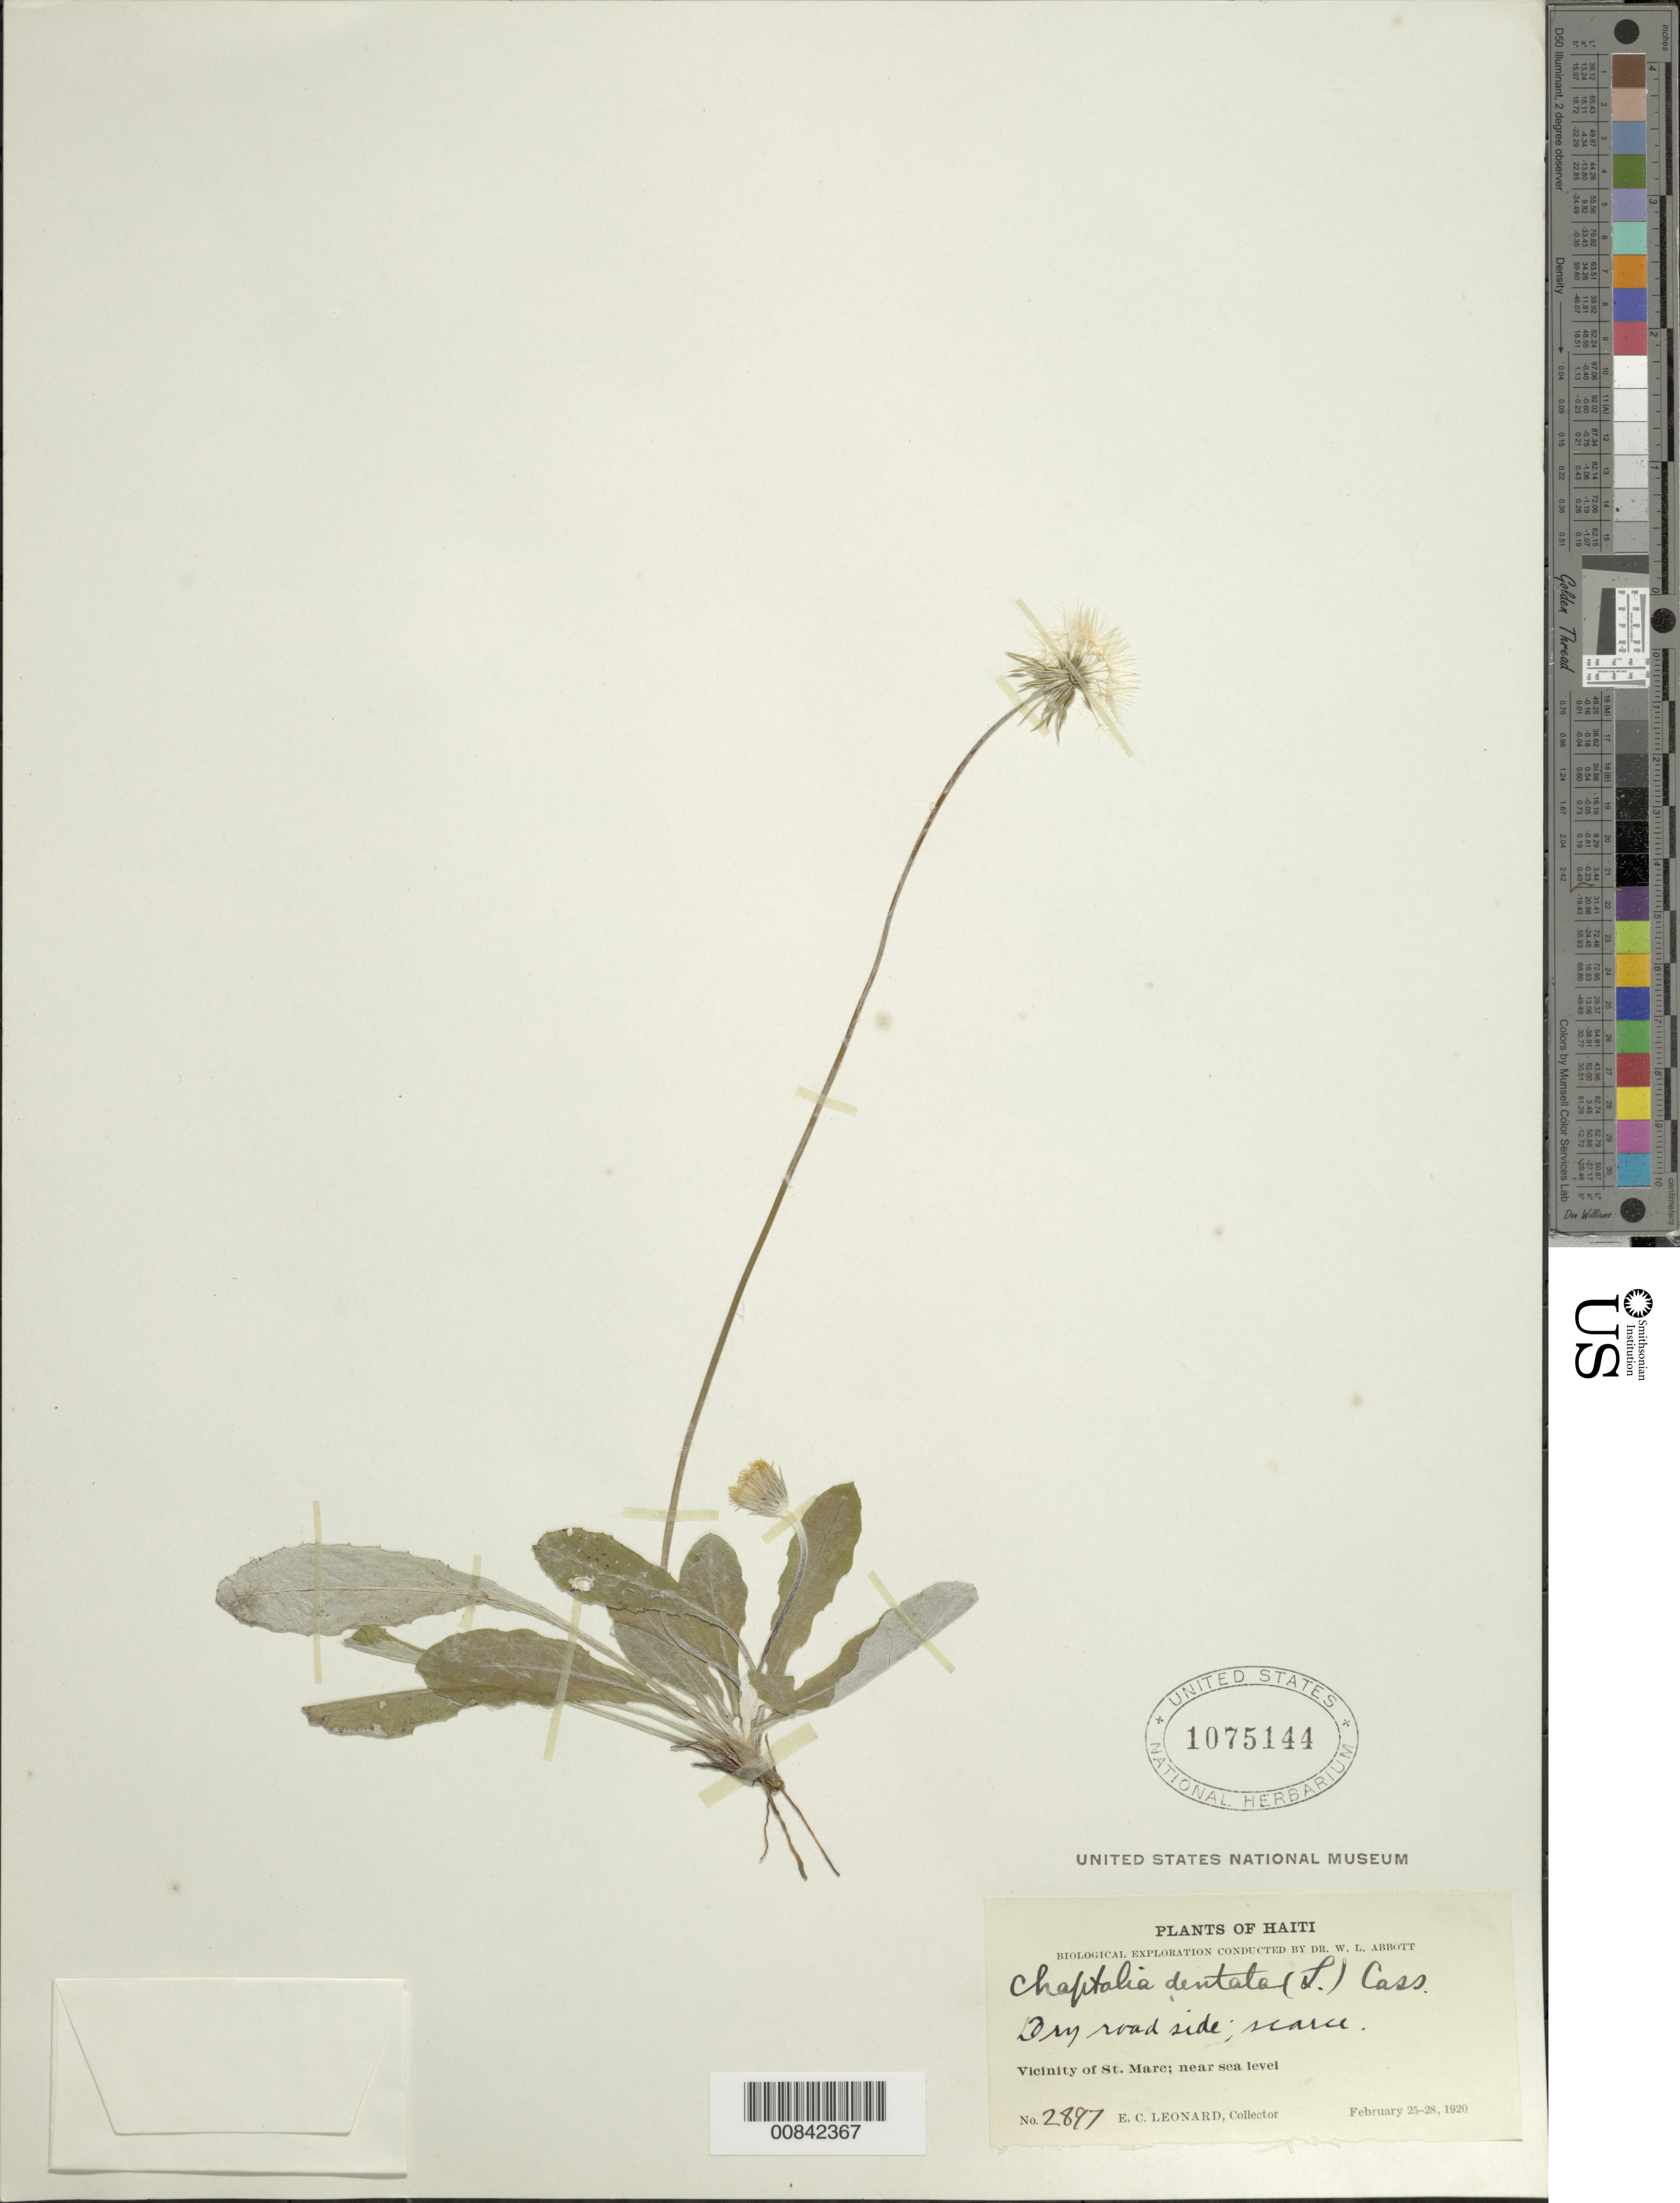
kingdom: Plantae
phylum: Tracheophyta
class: Magnoliopsida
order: Asterales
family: Asteraceae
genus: Chaptalia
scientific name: Chaptalia dentata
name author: (L.) Cass.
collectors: E. C. Leonard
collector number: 2897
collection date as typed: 25 Feb 1920 to 28 Feb 1920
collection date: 1920-02-25/1920-02-28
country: Haiti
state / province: Artibonite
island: Hispaniola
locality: Vicinity of St. Marc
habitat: Dry road side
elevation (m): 0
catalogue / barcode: US 1075144